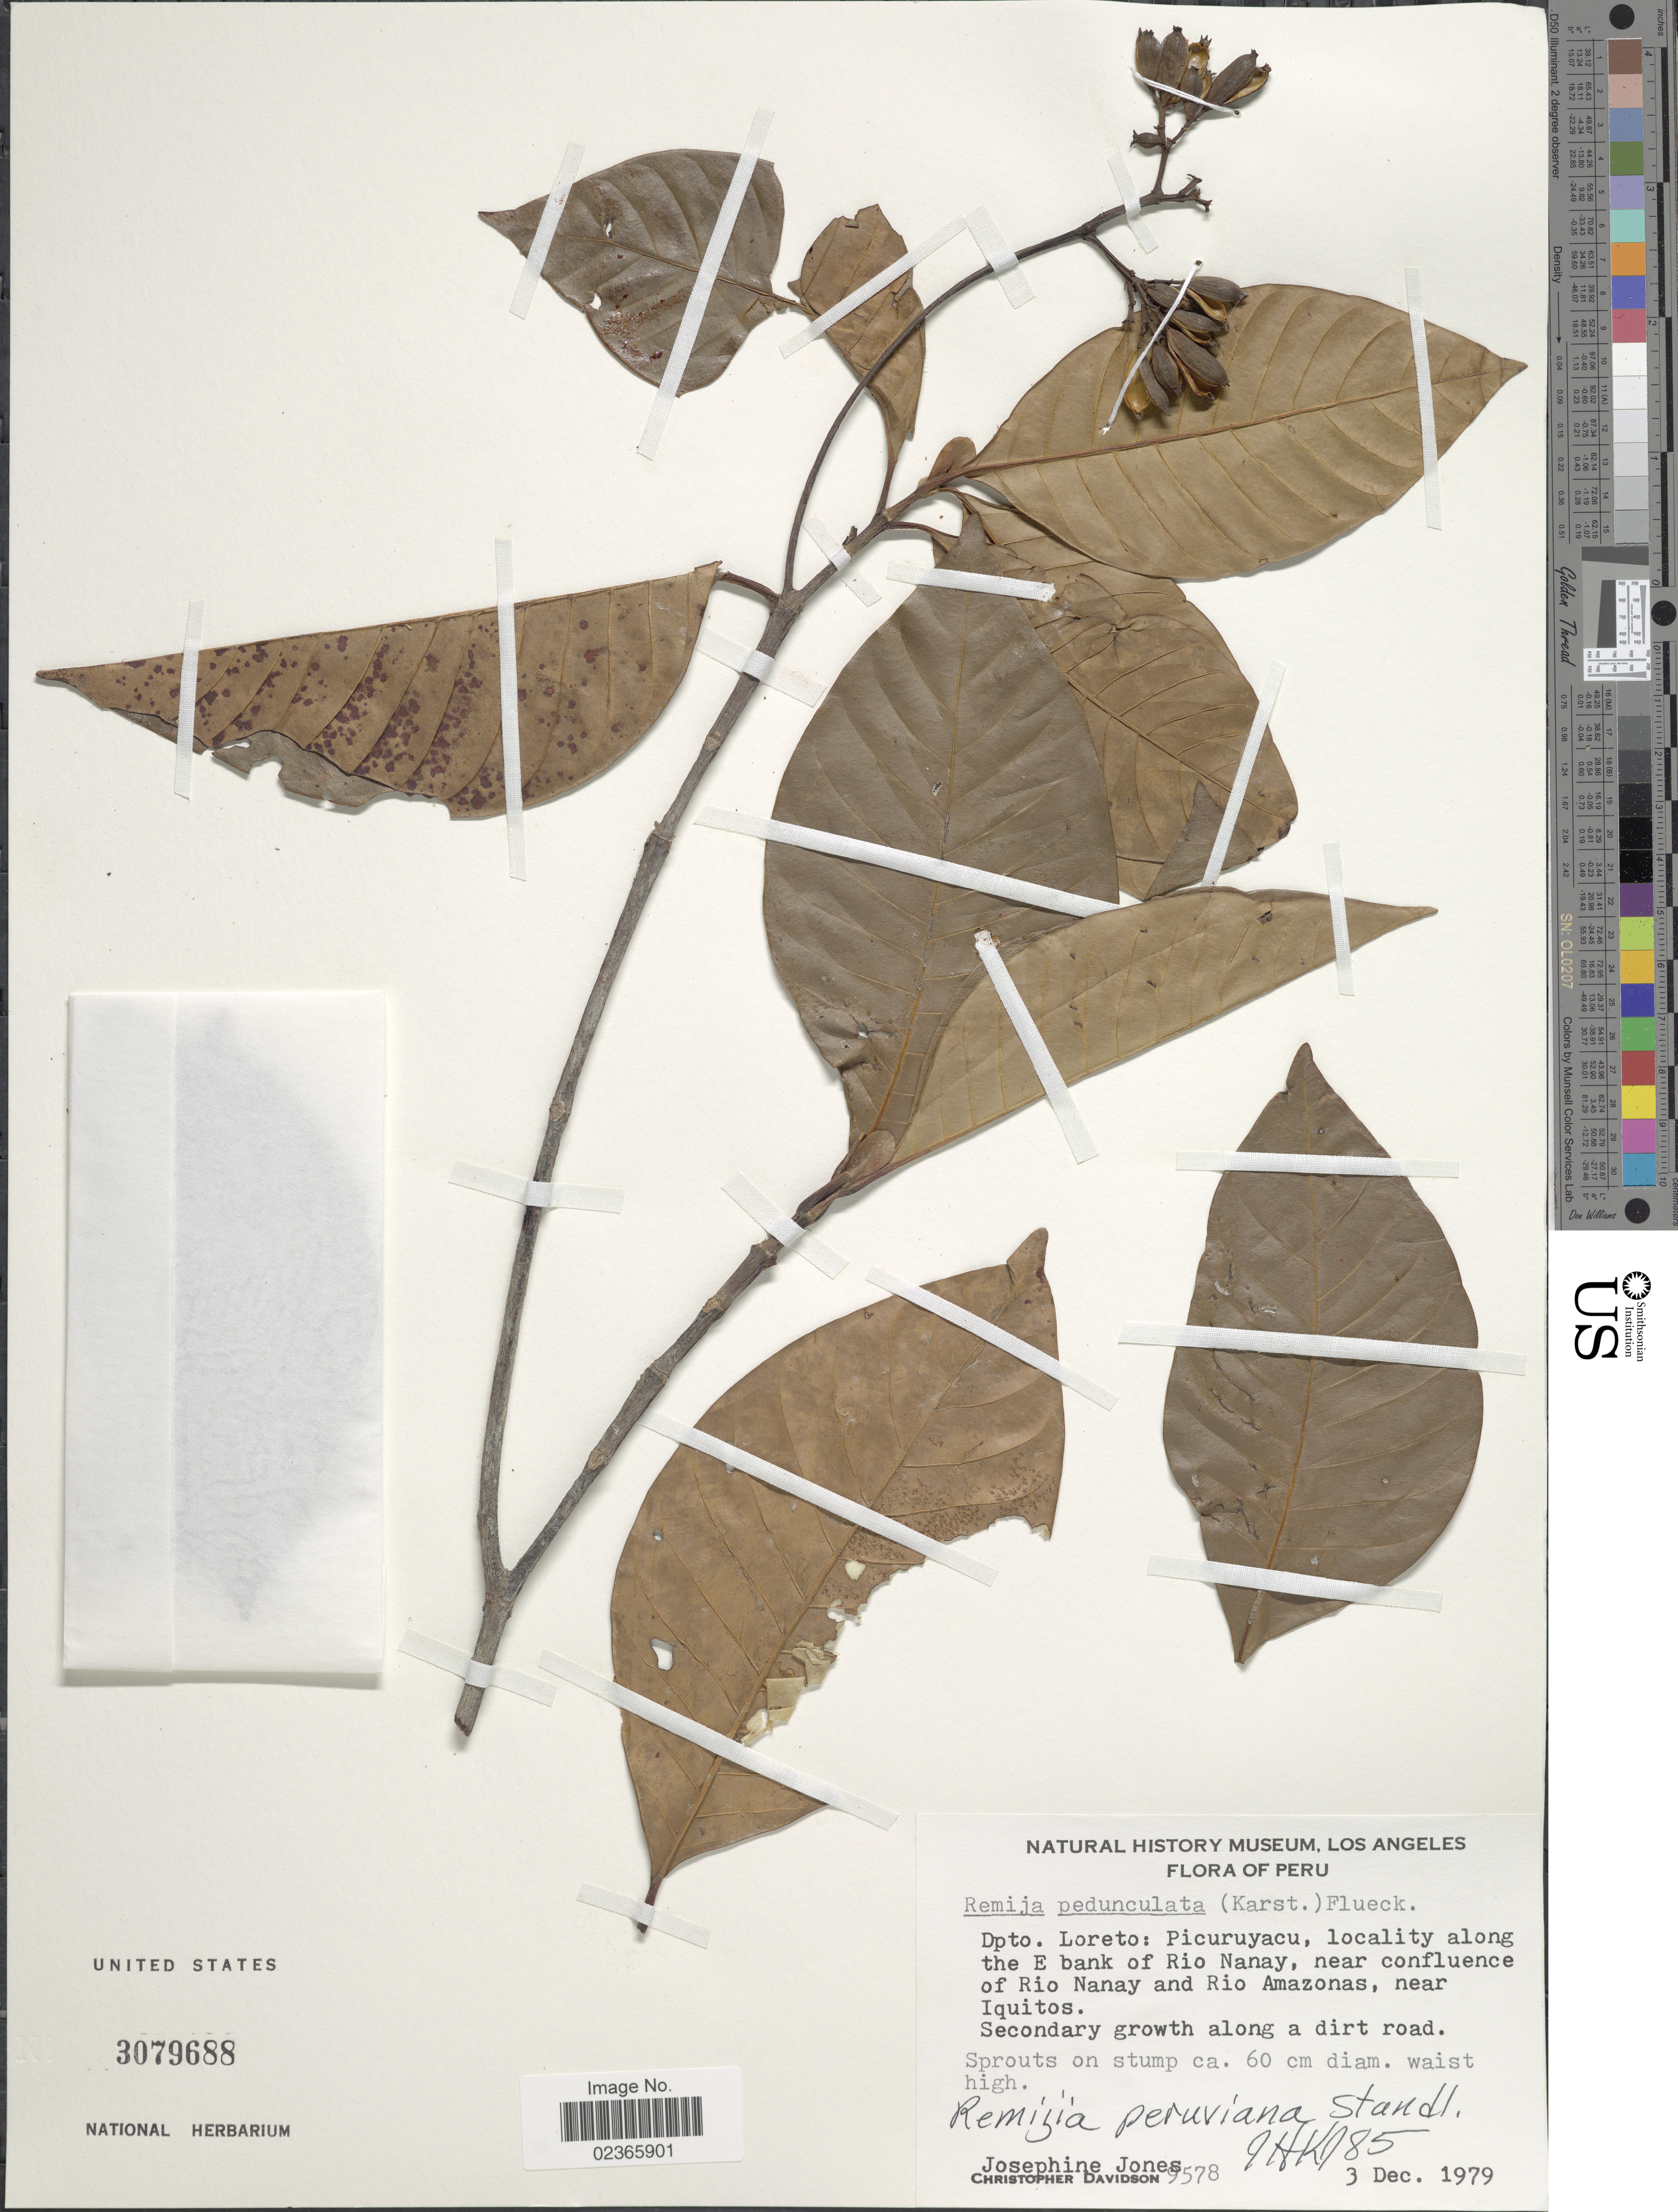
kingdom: Plantae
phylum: Tracheophyta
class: Magnoliopsida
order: Gentianales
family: Rubiaceae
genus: Remijia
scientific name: Remijia pedunculata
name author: (H. Karst.) Fluck.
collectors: J. Jones & C. Davidson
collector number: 9578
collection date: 1979-12-03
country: Peru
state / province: Loreto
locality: Picuruyacu, locailty along the E bank of Rio Nanay, near confluence of Rio Nanay and Rio Amazonas, near Iquitos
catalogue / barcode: US 3079688